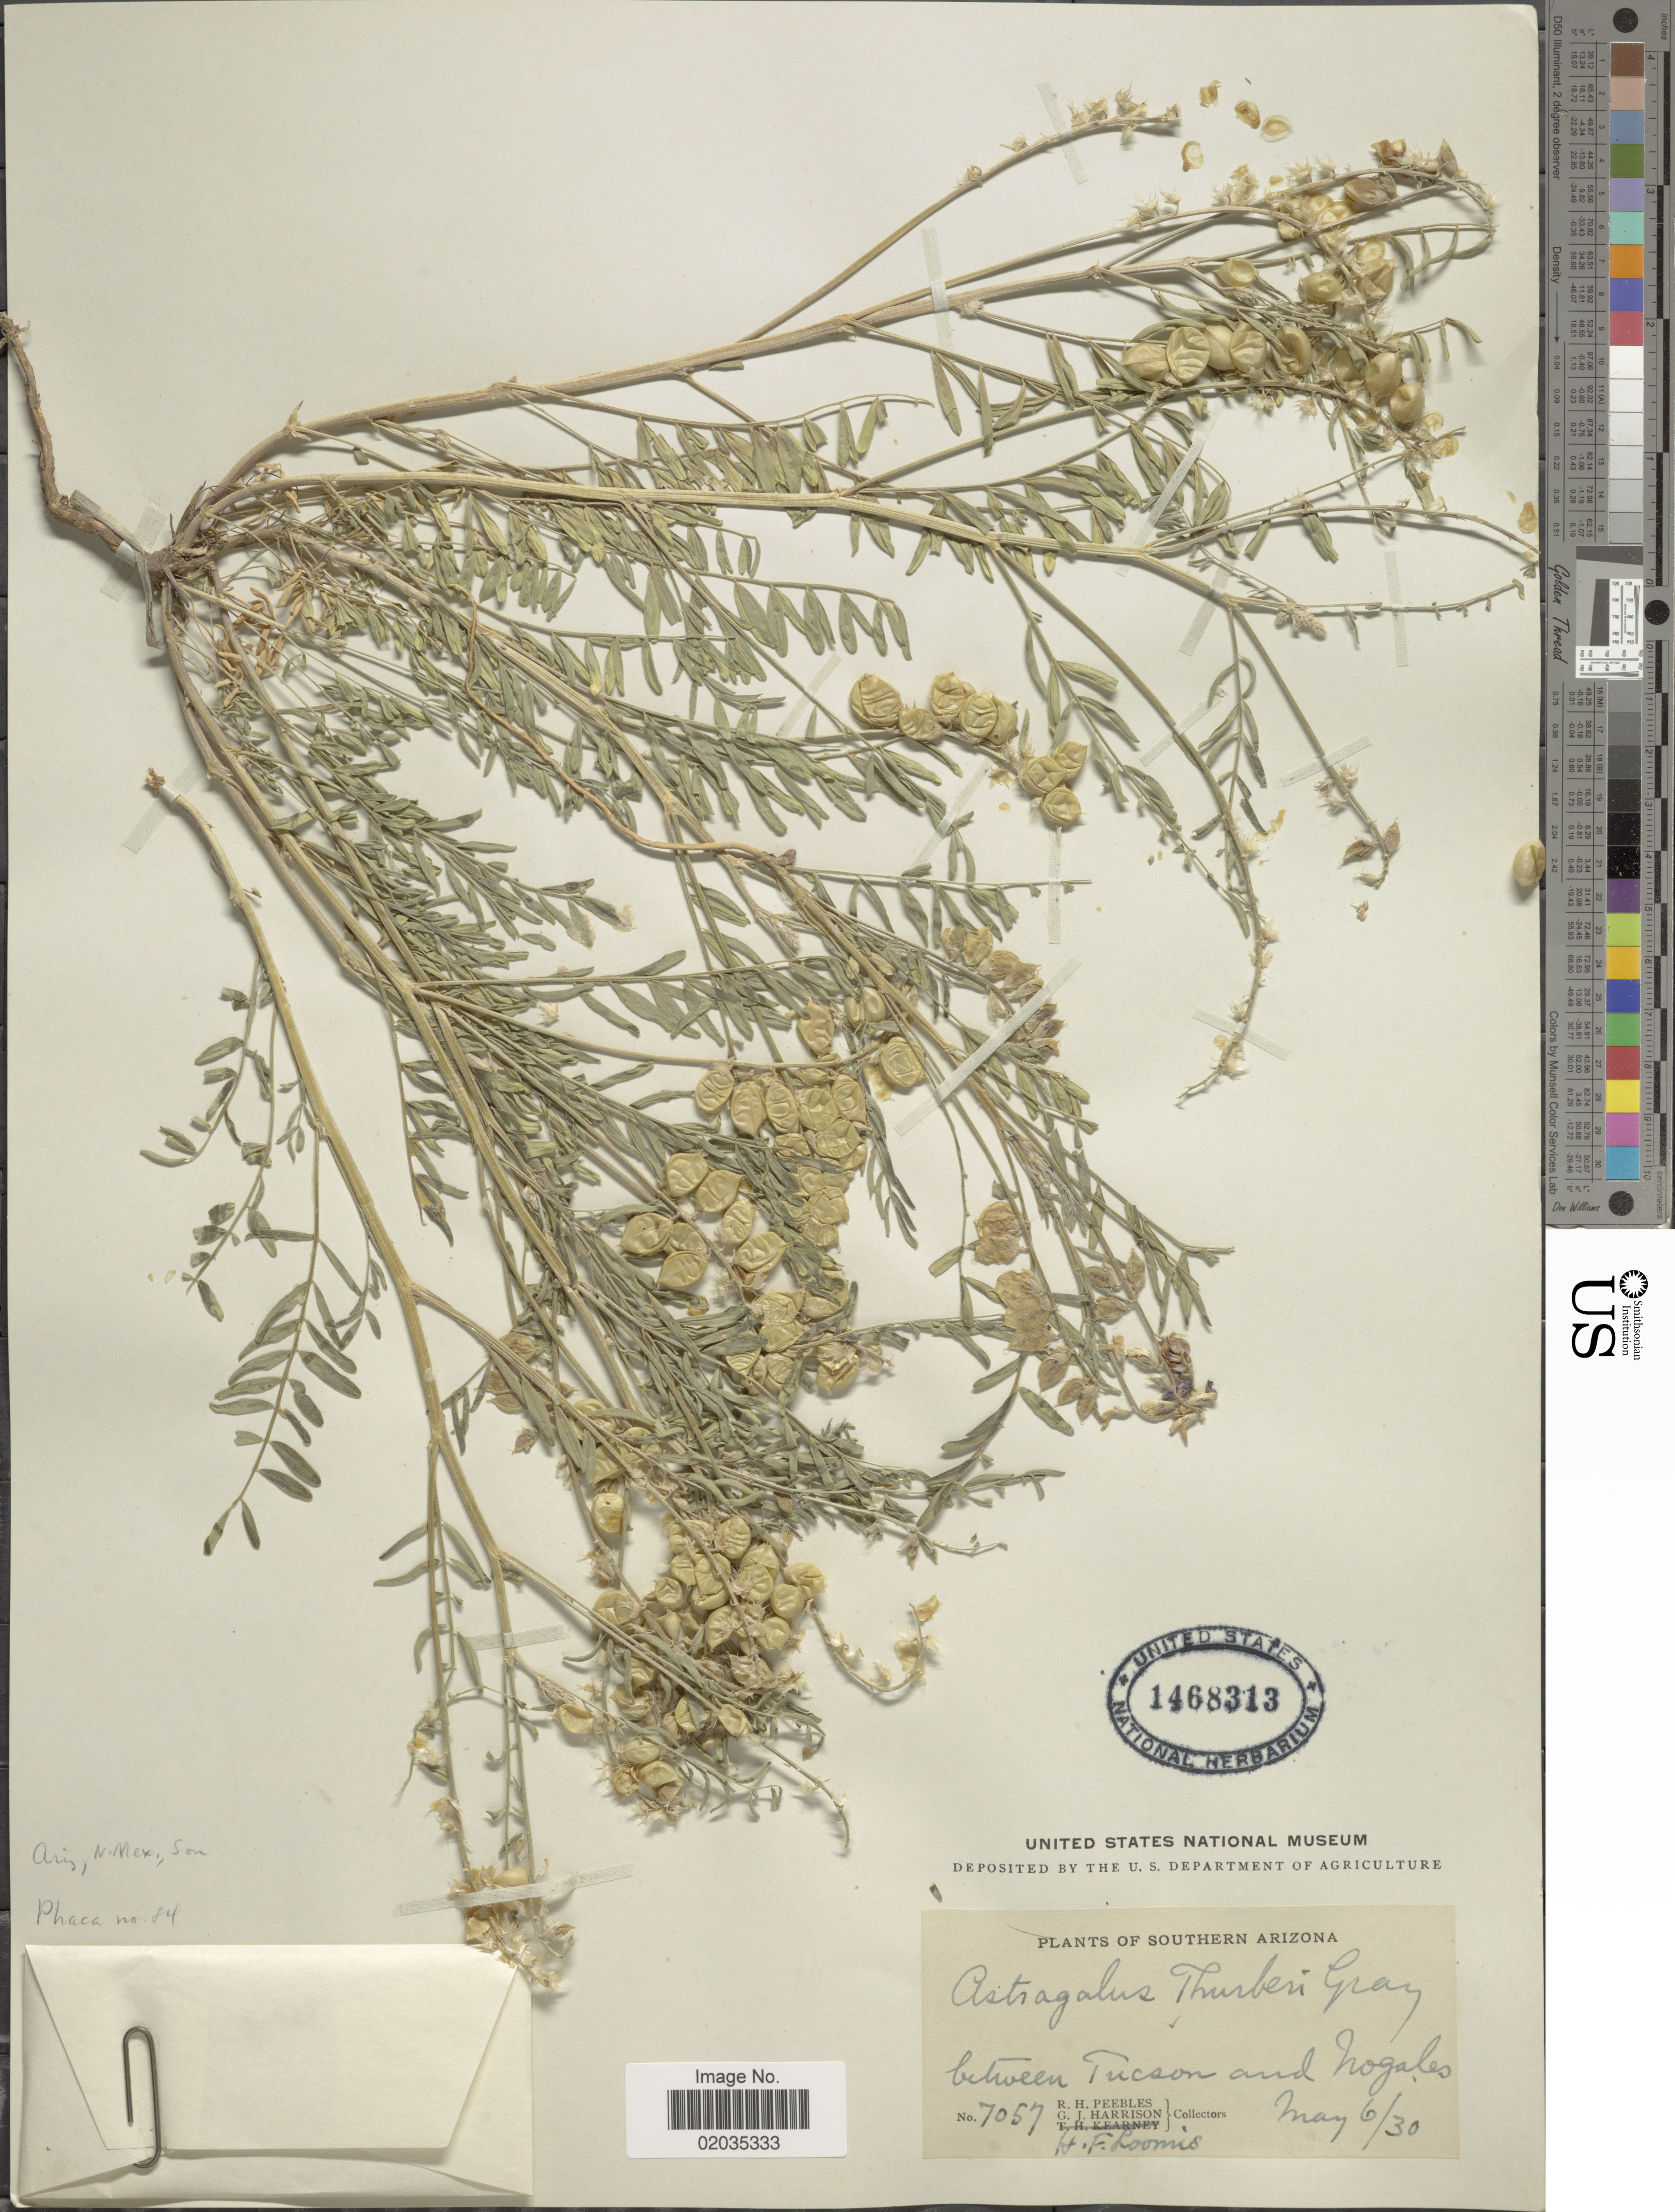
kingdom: Plantae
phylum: Tracheophyta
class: Magnoliopsida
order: Fabales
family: Fabaceae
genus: Astragalus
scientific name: Astragalus thurberi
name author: A. Gray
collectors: R. H. Peebles, G. J. Harrison & H. F. Loomis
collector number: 7057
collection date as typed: Transcribed d/m/y: 6/5/30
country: United States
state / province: Arizona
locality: Southern Arizona. between Tucson and Nogales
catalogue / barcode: US 1468313